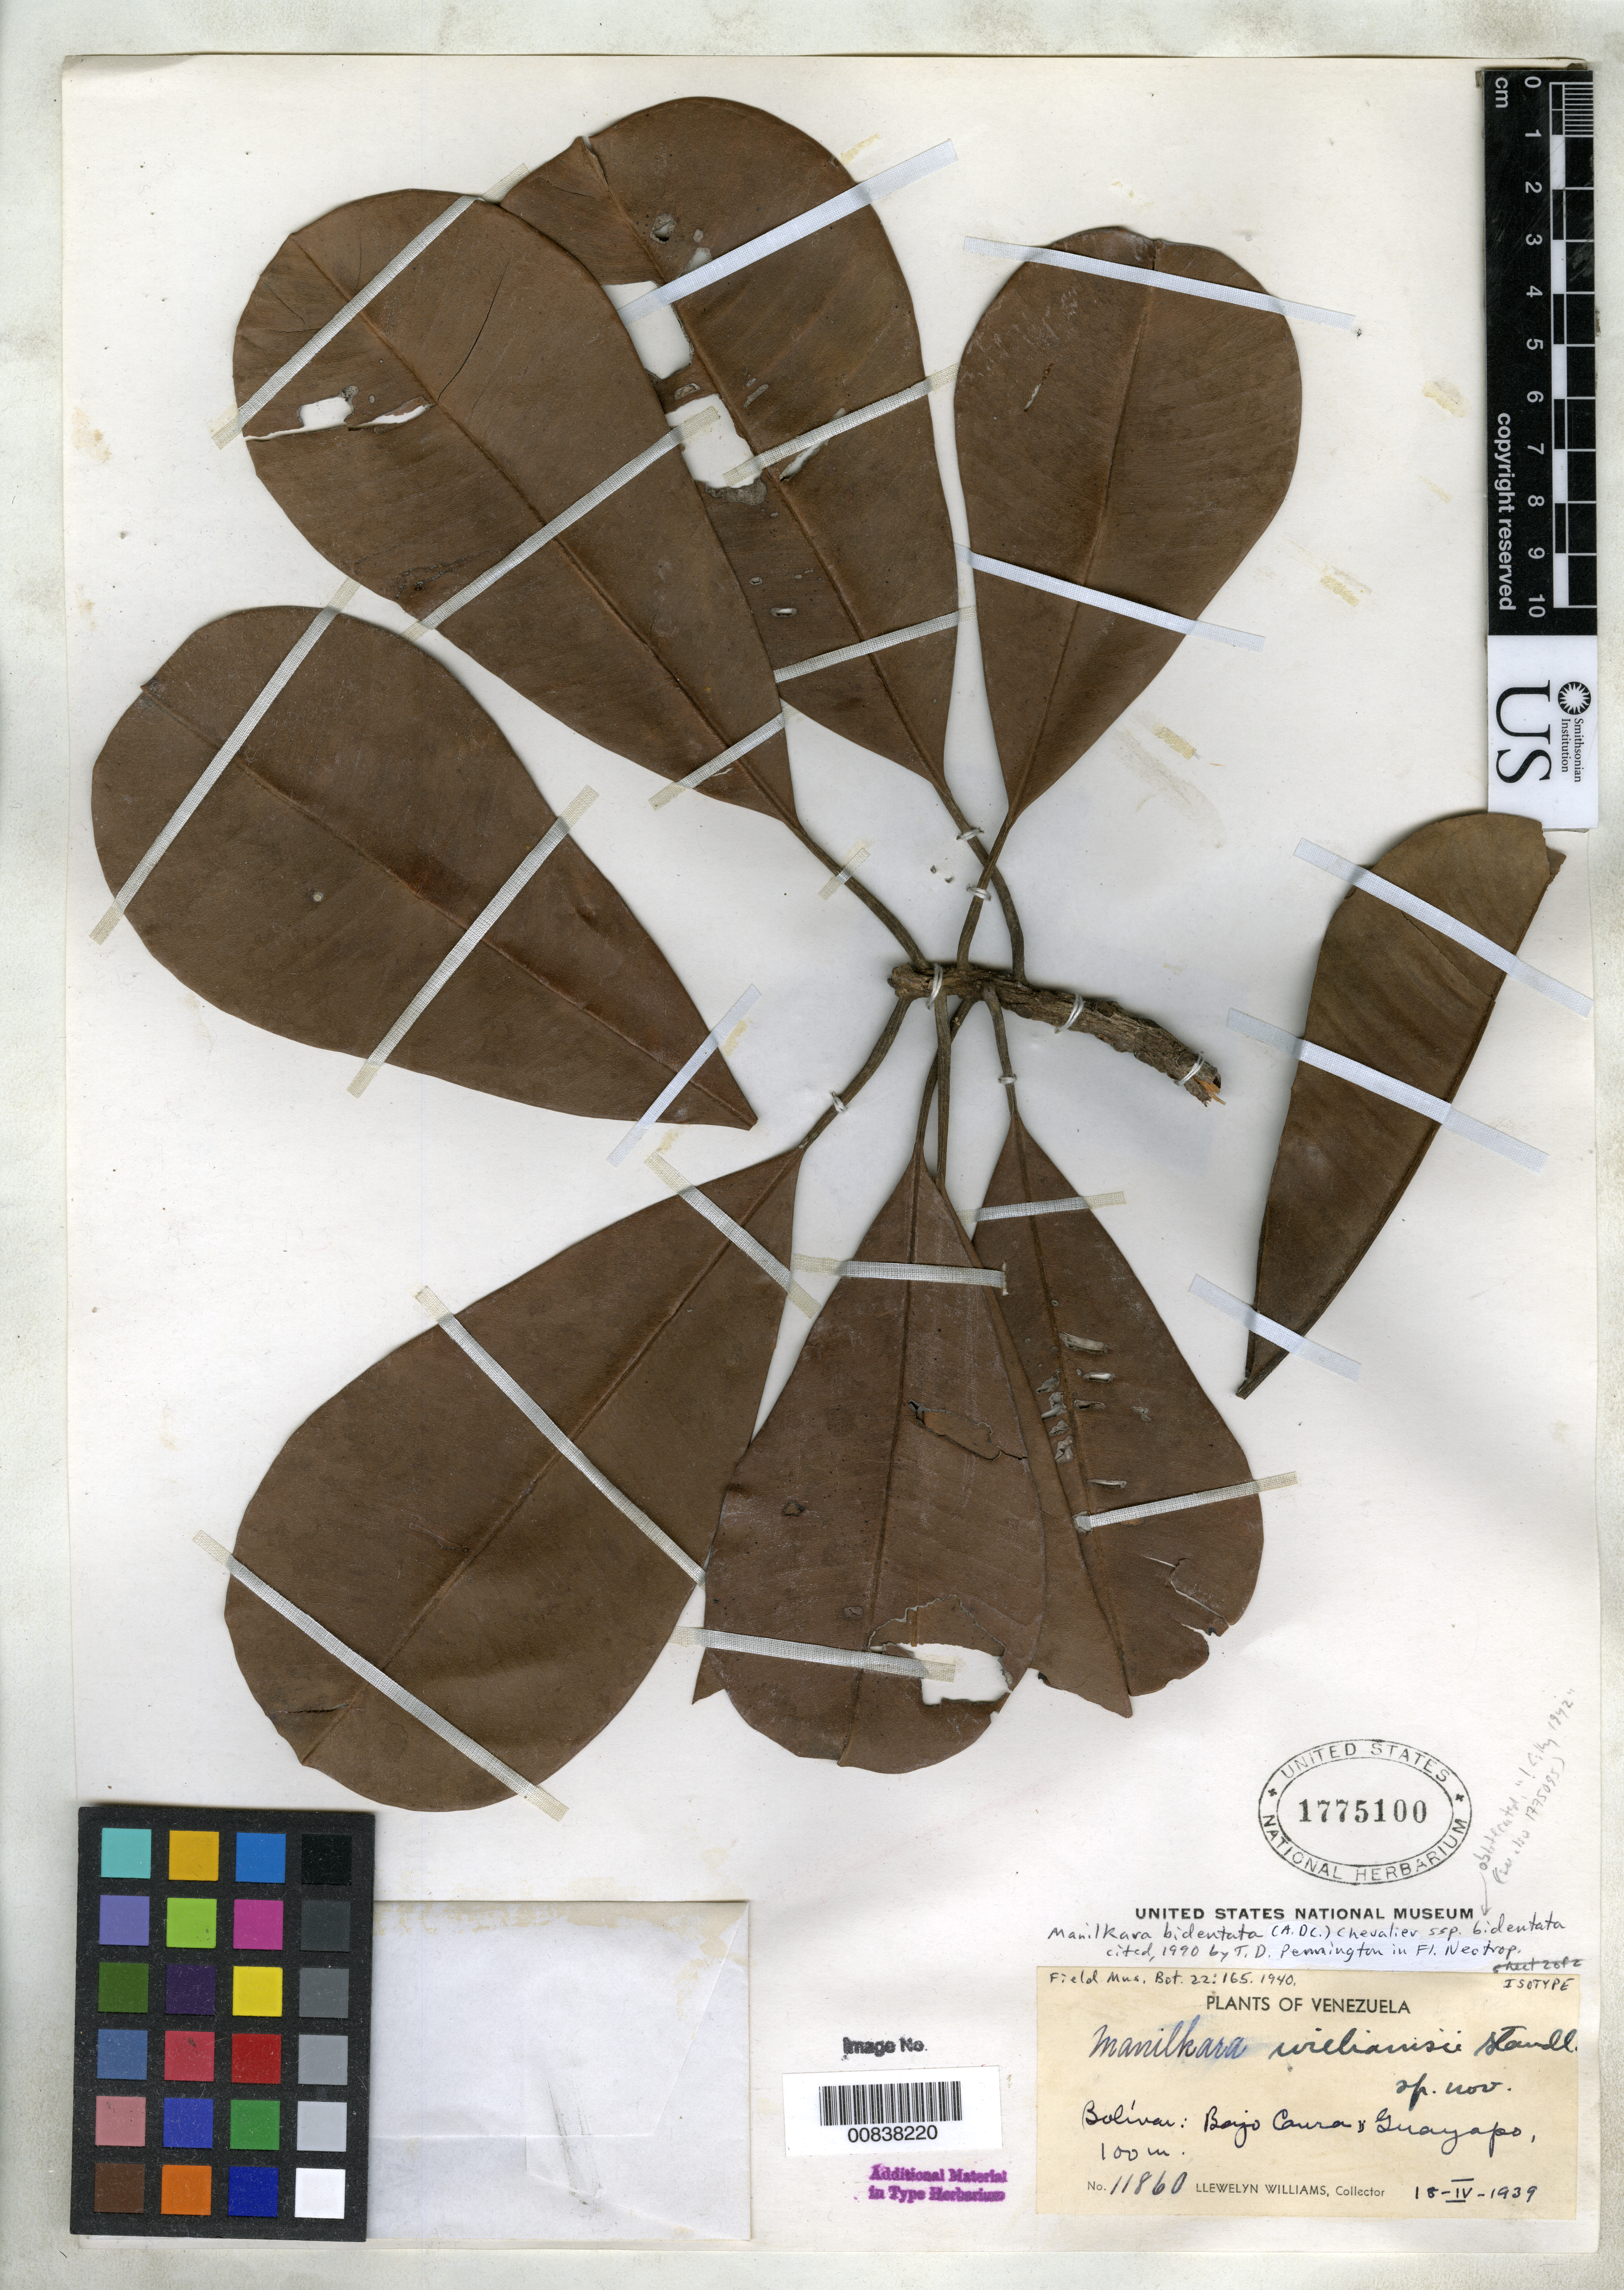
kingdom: Plantae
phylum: Tracheophyta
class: Magnoliopsida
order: Ericales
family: Sapotaceae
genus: Manilkara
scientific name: Manilkara williamsii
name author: Standl.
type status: Isotype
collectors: L. Williams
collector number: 11860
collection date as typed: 18 Apr 1939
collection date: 1939-04-18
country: Venezuela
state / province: Bolívar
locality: Guayapo, Bajocavra.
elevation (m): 100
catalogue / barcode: US 1775100